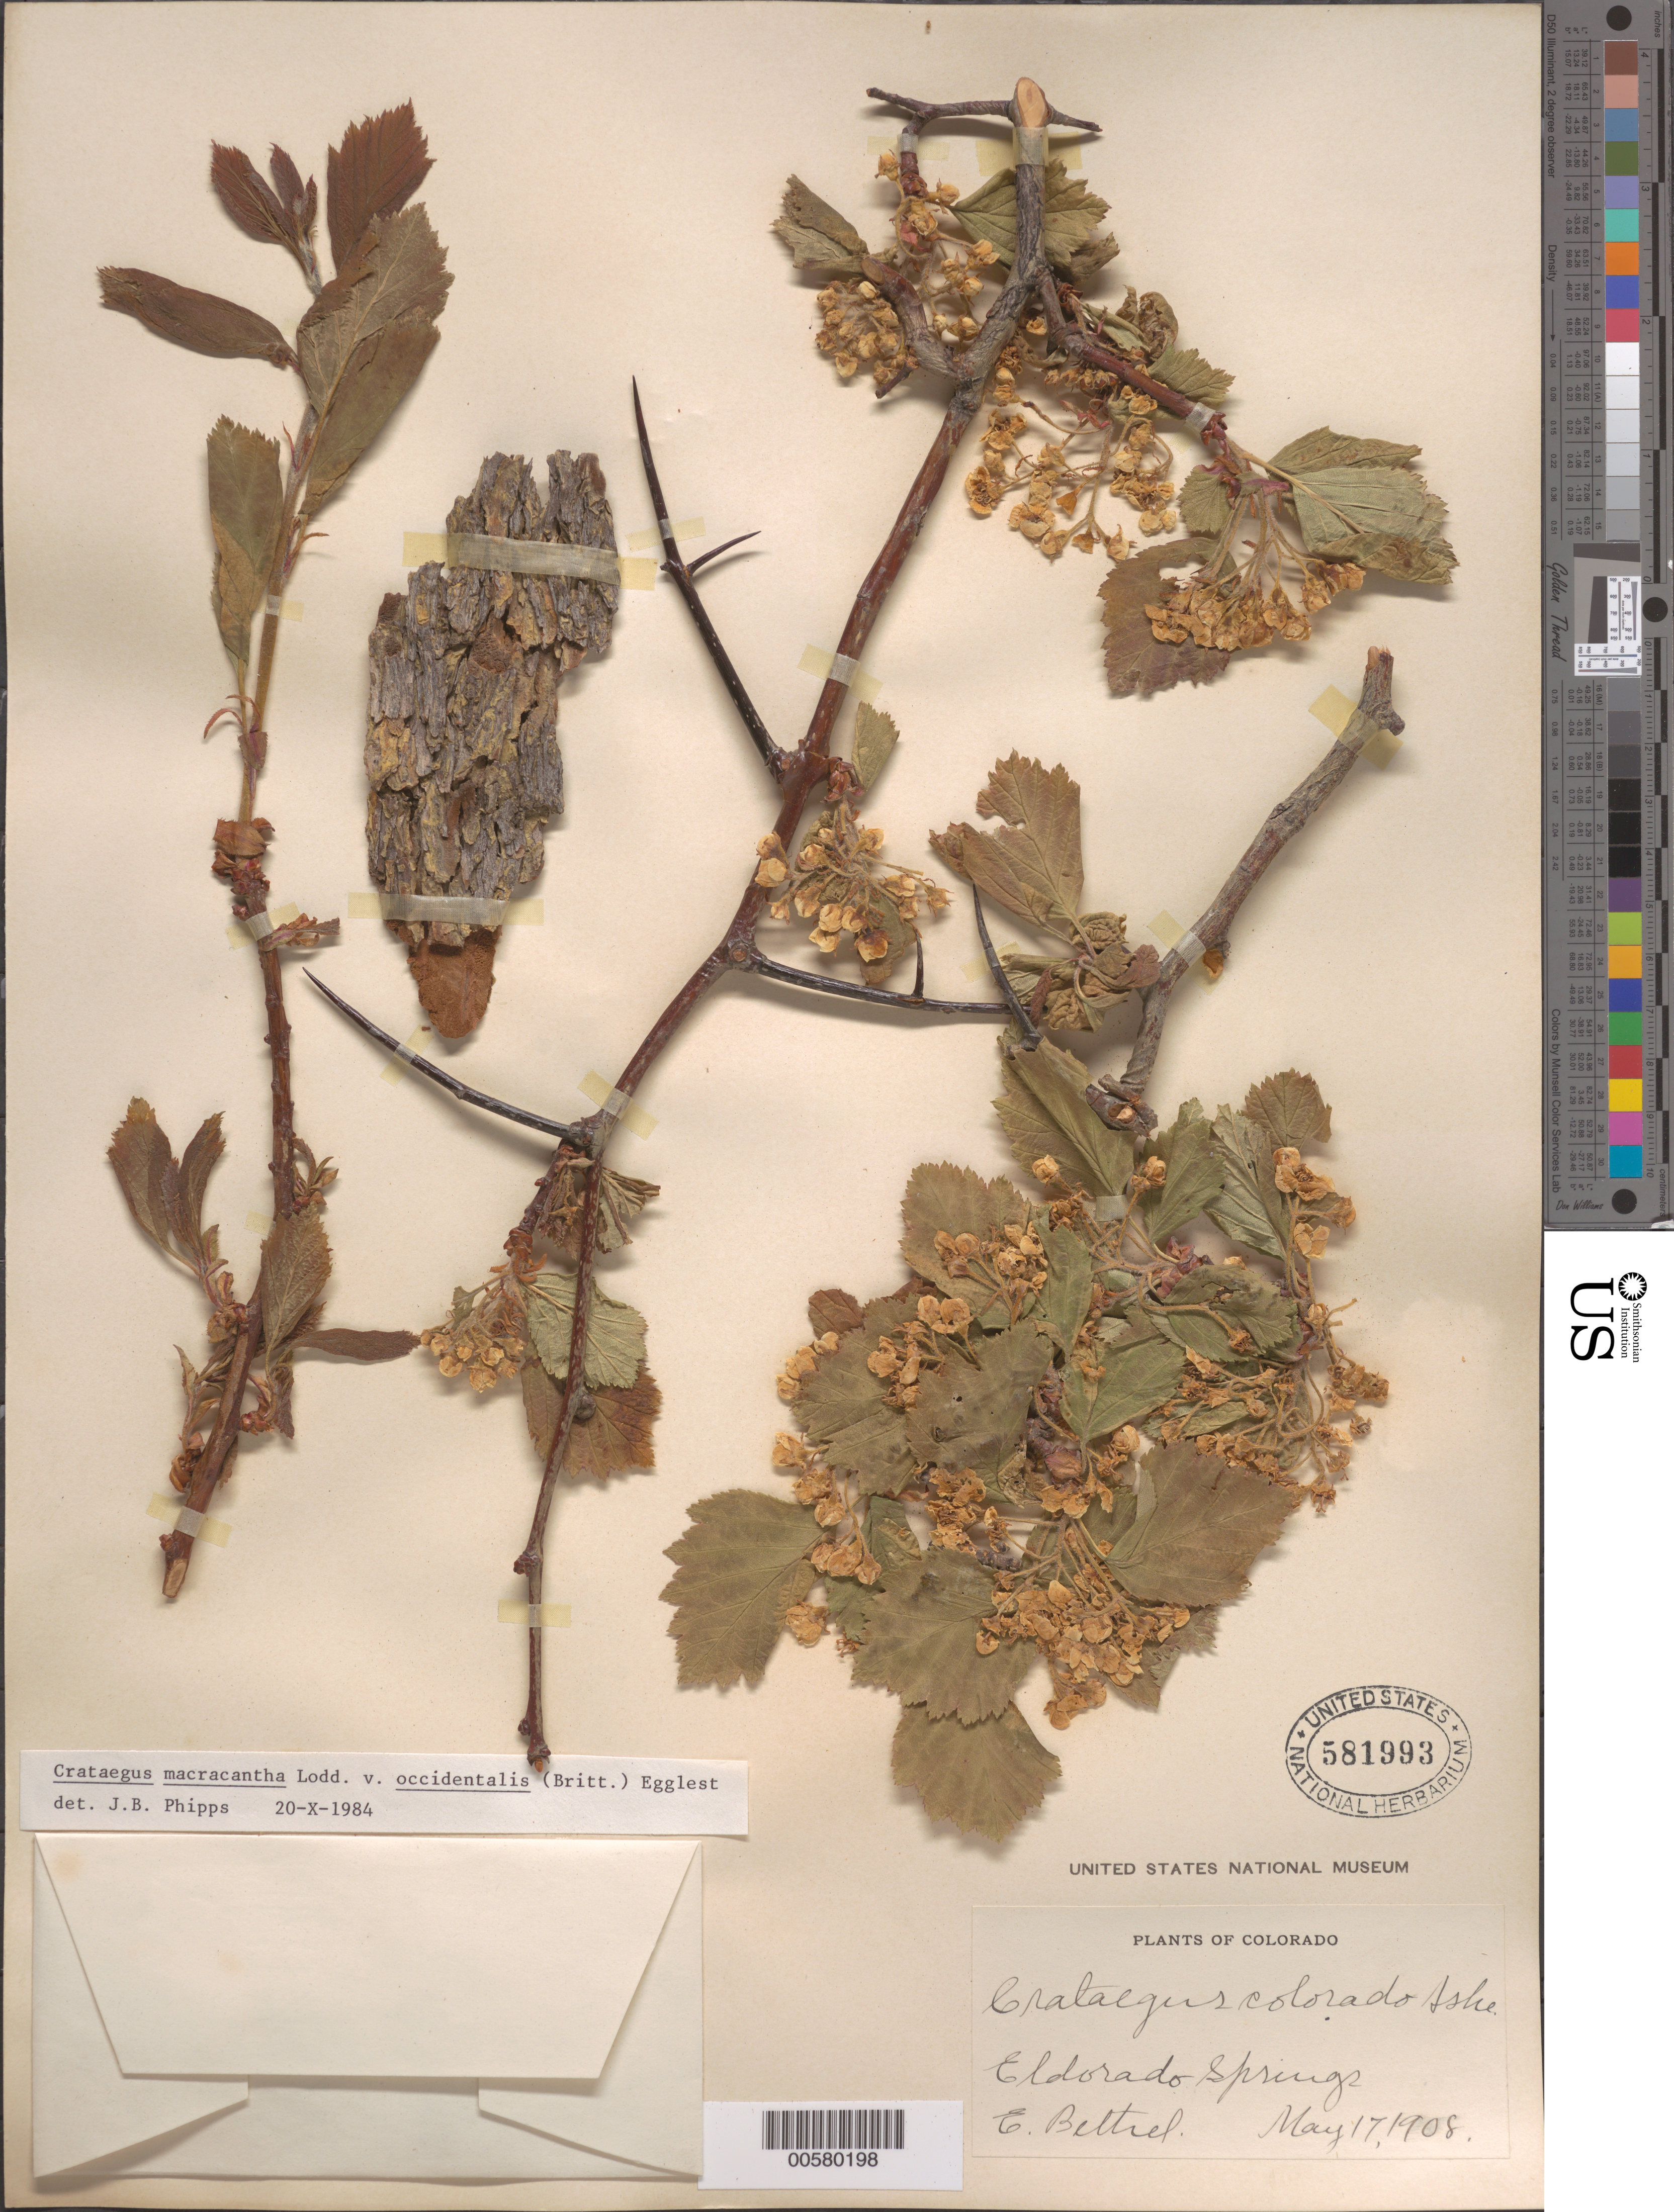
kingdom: Plantae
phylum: Tracheophyta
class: Magnoliopsida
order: Rosales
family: Rosaceae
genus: Crataegus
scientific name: Crataegus macracantha var. occidentalis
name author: (Britton) Eggl.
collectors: E. Bethel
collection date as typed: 17 May 1908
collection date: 1908-05-17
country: United States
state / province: Colorado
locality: Eldorado Springs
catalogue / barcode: US 581993